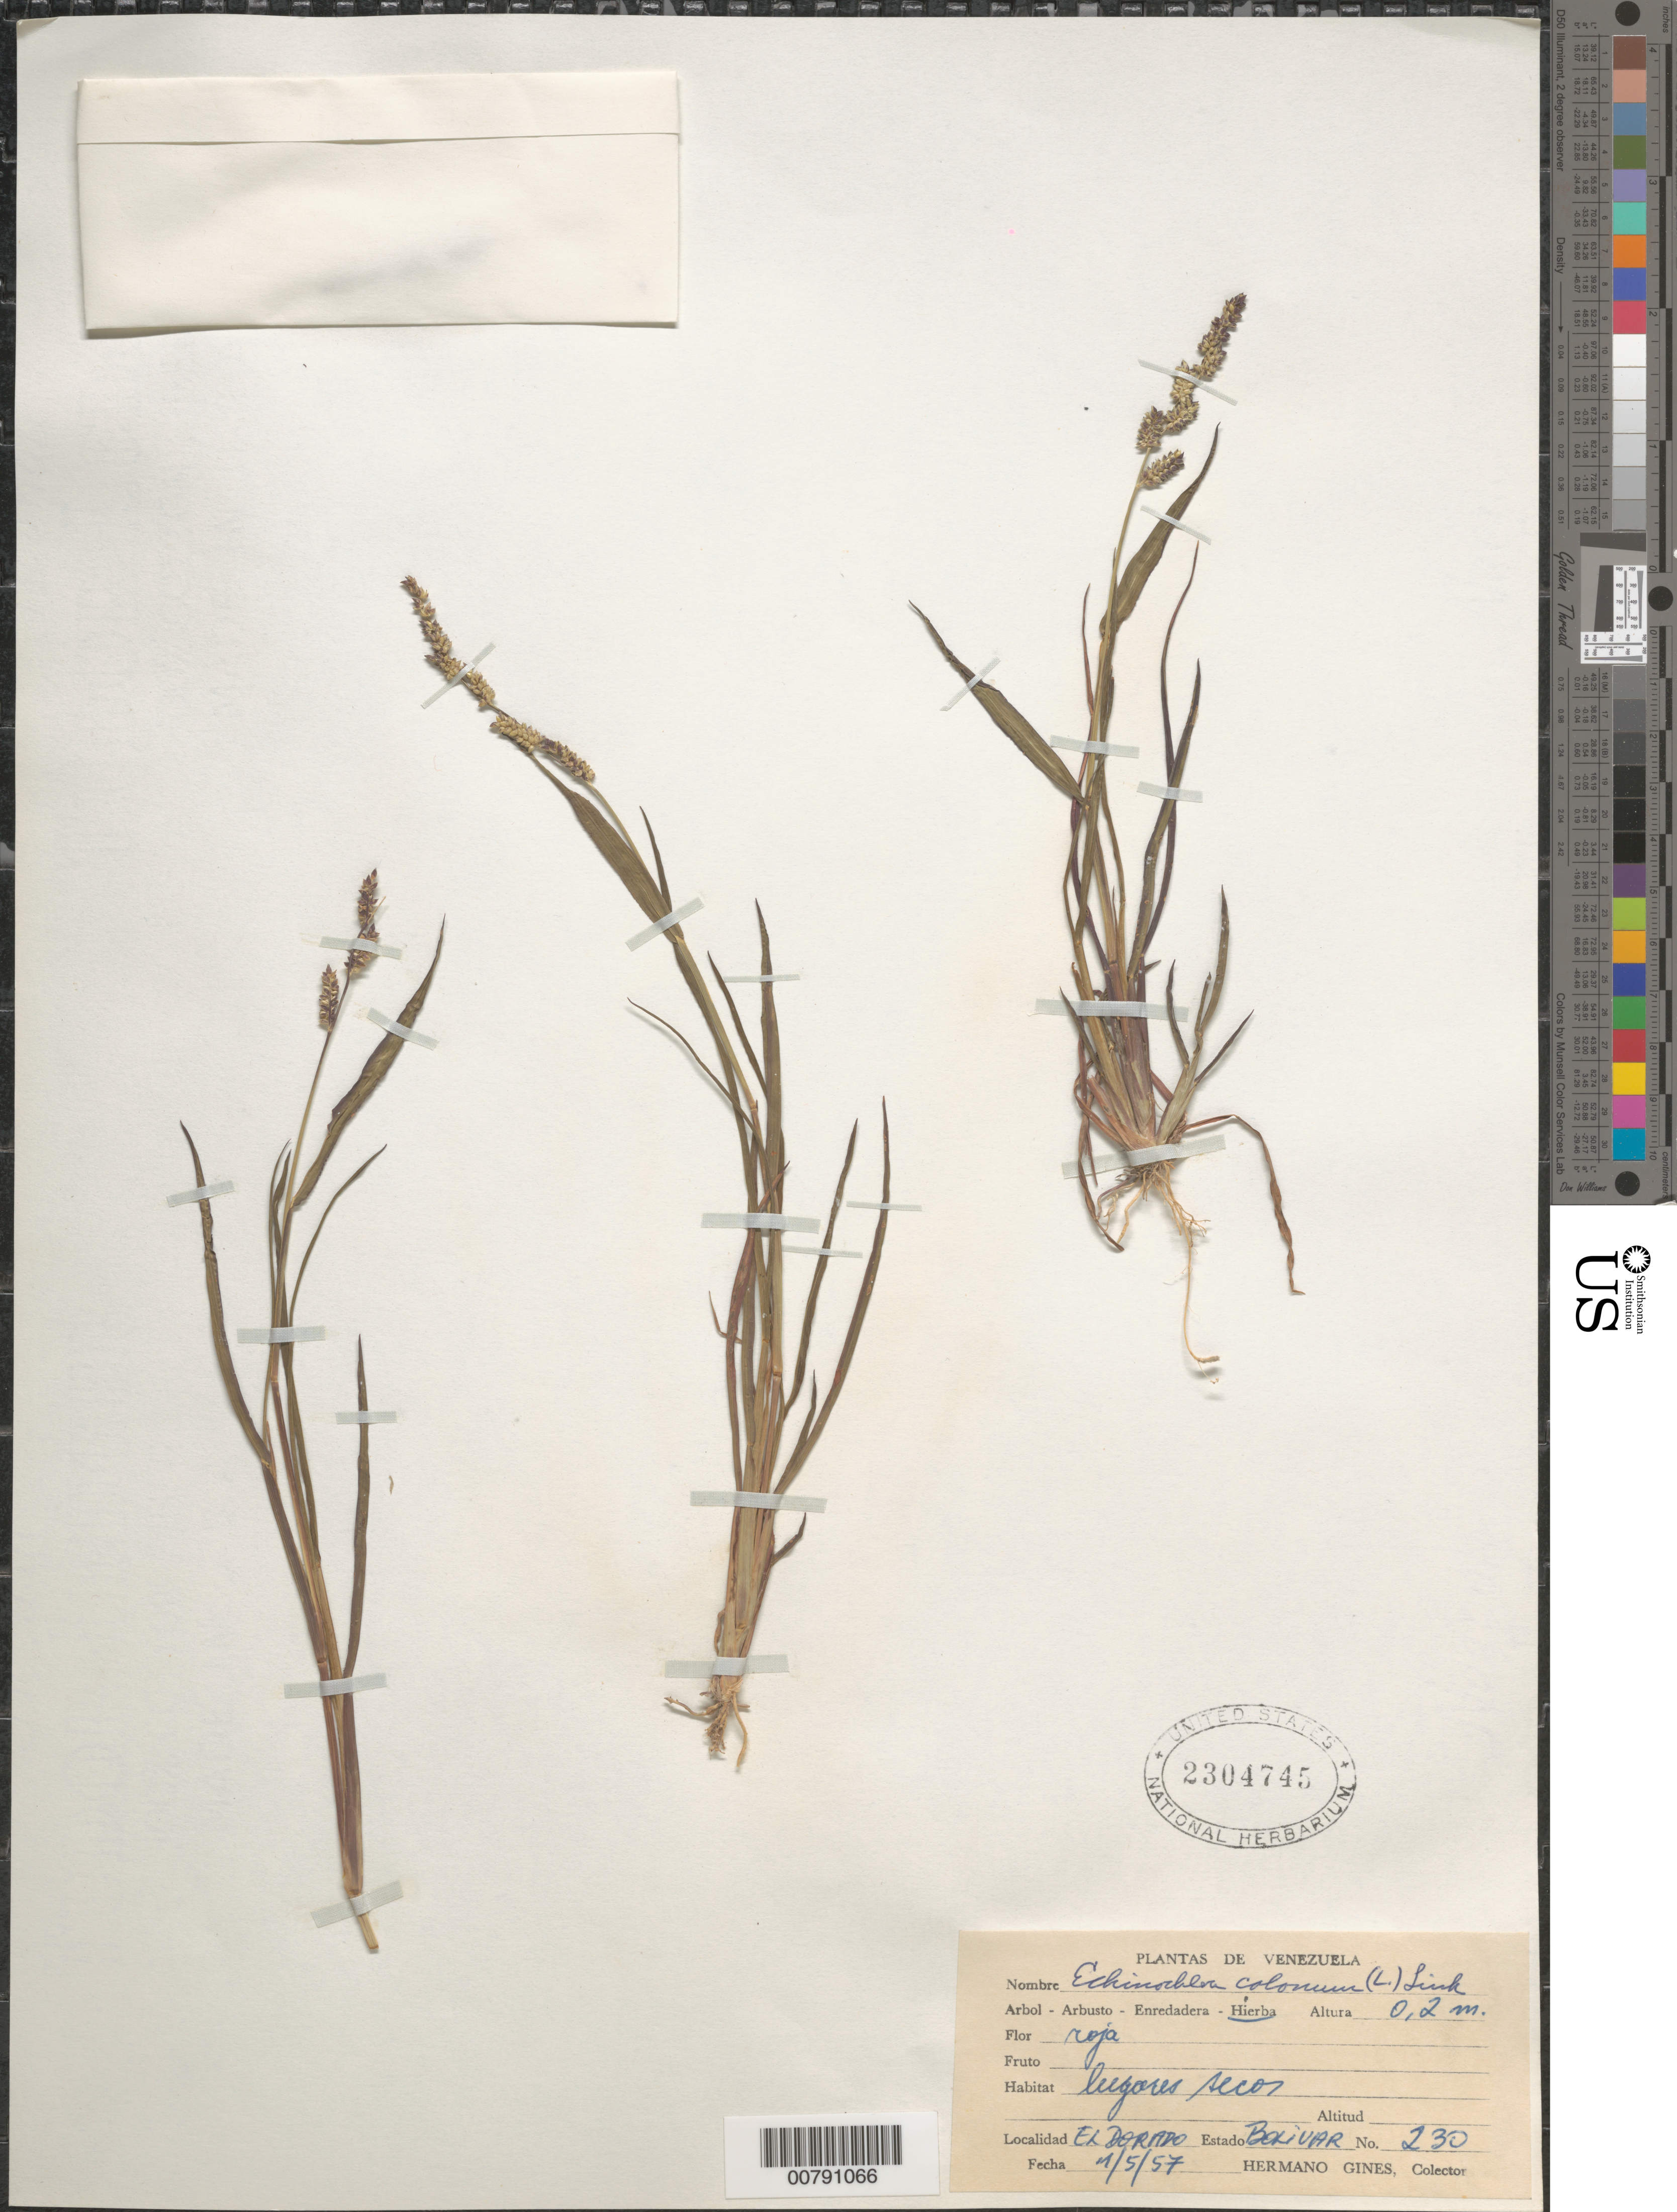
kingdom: Plantae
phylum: Tracheophyta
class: Liliopsida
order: Poales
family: Poaceae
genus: Echinochloa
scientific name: Echinochloa colona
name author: (L.) Link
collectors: H. Gines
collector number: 230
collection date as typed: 5-Jan-57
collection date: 1957-01-05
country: Venezuela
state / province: Bolívar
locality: El Dorado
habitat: Lugares secos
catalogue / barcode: US 2304745